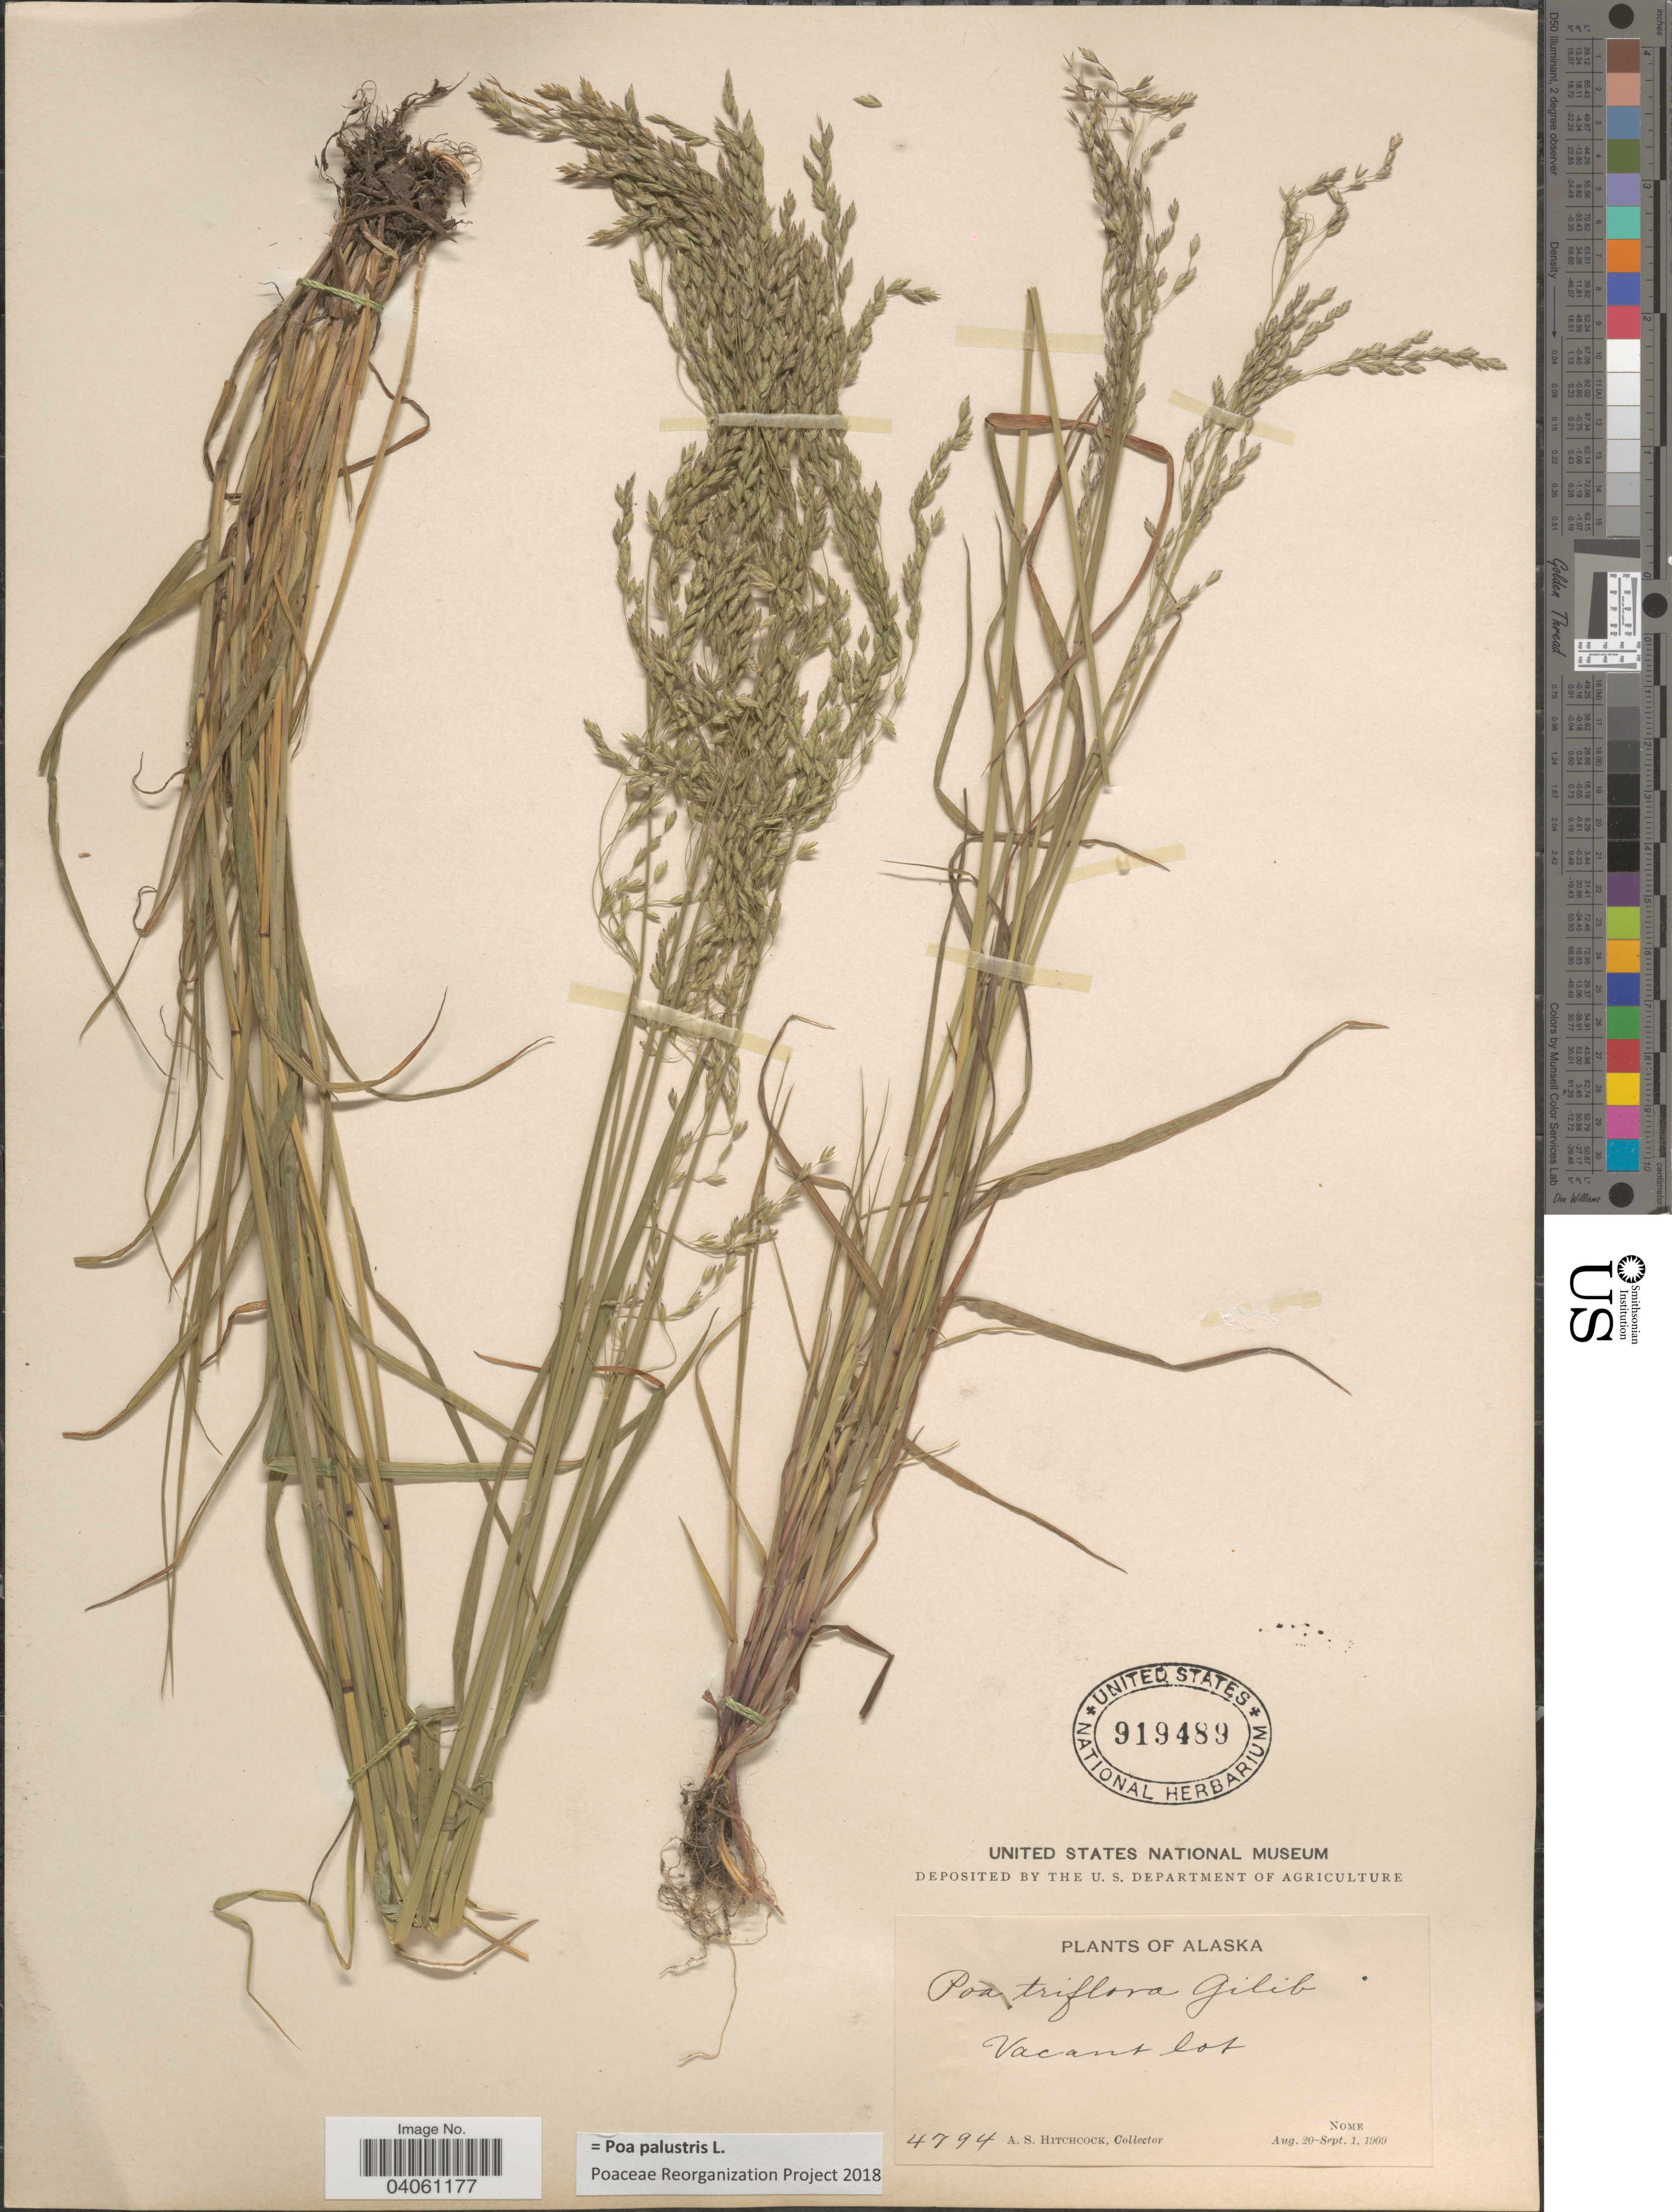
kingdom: Plantae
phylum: Tracheophyta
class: Liliopsida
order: Poales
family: Poaceae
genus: Poa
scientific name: Poa palustris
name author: L.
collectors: A. S. Hitchcock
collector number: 4794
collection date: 1909-08-20/1909-09-01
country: United States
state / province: Alaska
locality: Vacant lot, Nome.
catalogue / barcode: US 919489